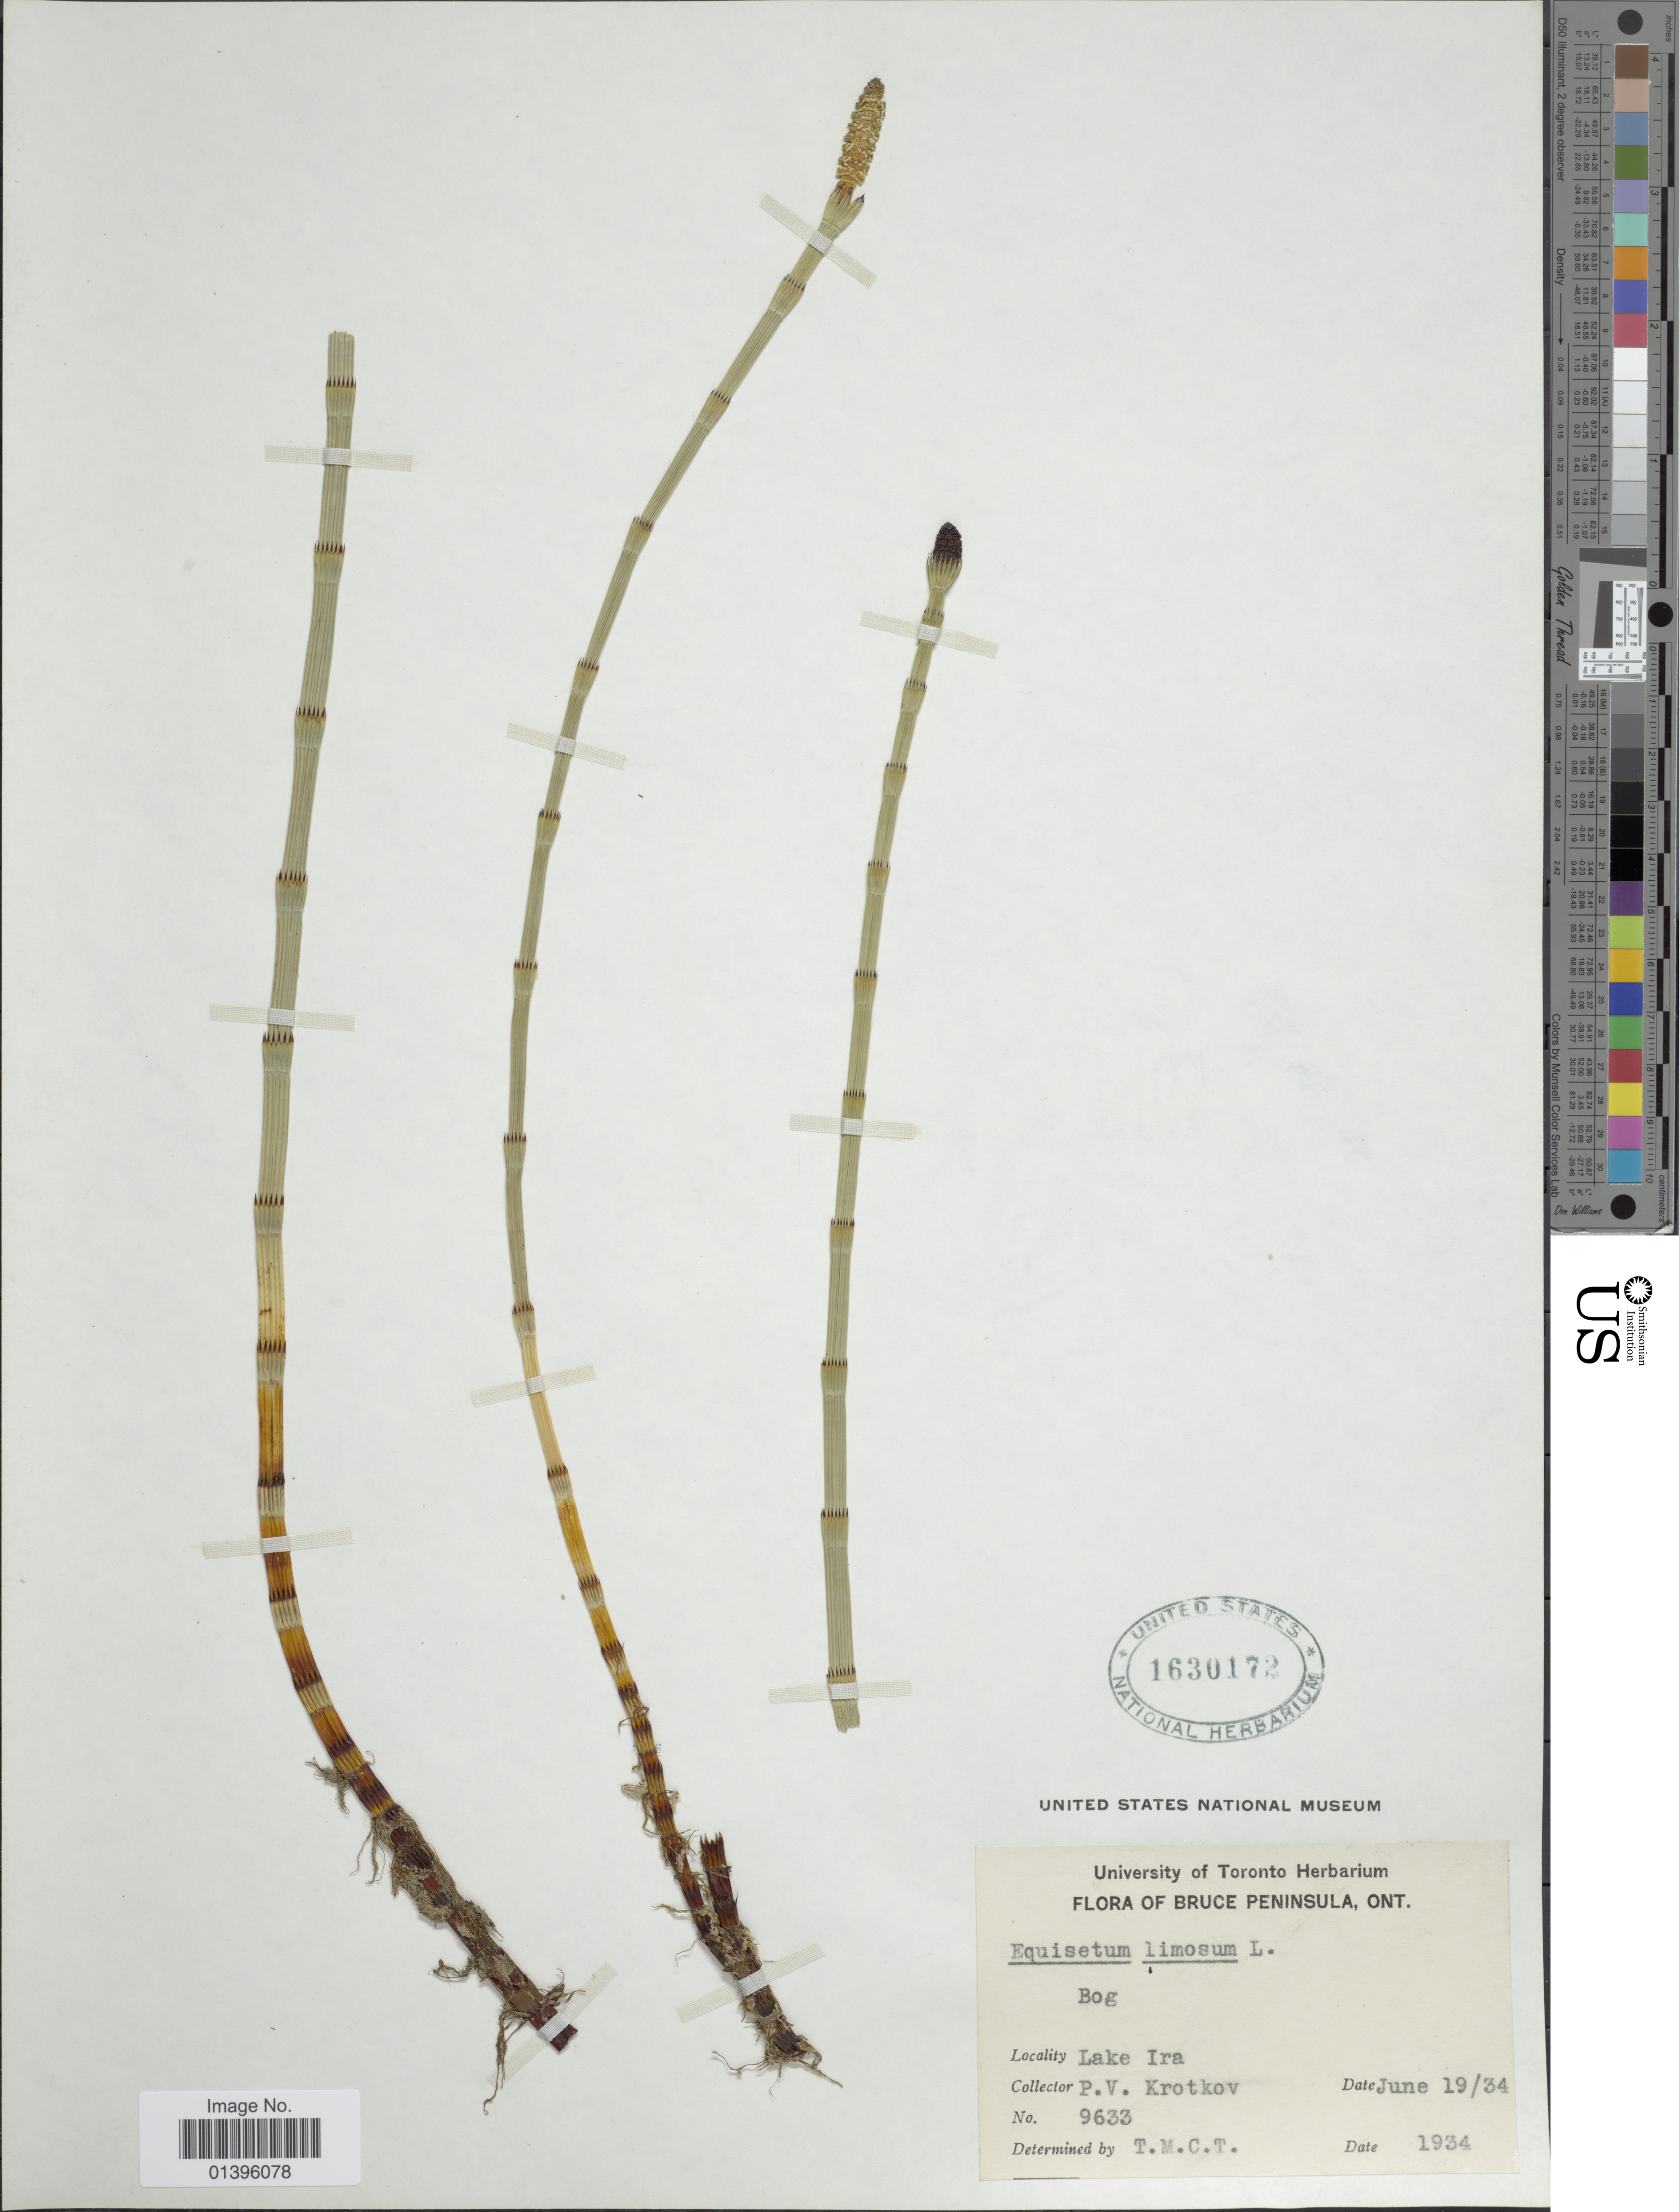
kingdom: Plantae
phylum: Tracheophyta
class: Polypodiopsida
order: Equisetales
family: Equisetaceae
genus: Equisetum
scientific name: Equisetum fluviatile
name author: L.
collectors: P. V. Krotkov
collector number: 9633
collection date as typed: Transcribed d/m/y: 19/6/34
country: Canada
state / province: Ontario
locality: Bruce Peninsula. Lake Ira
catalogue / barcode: US 1630172